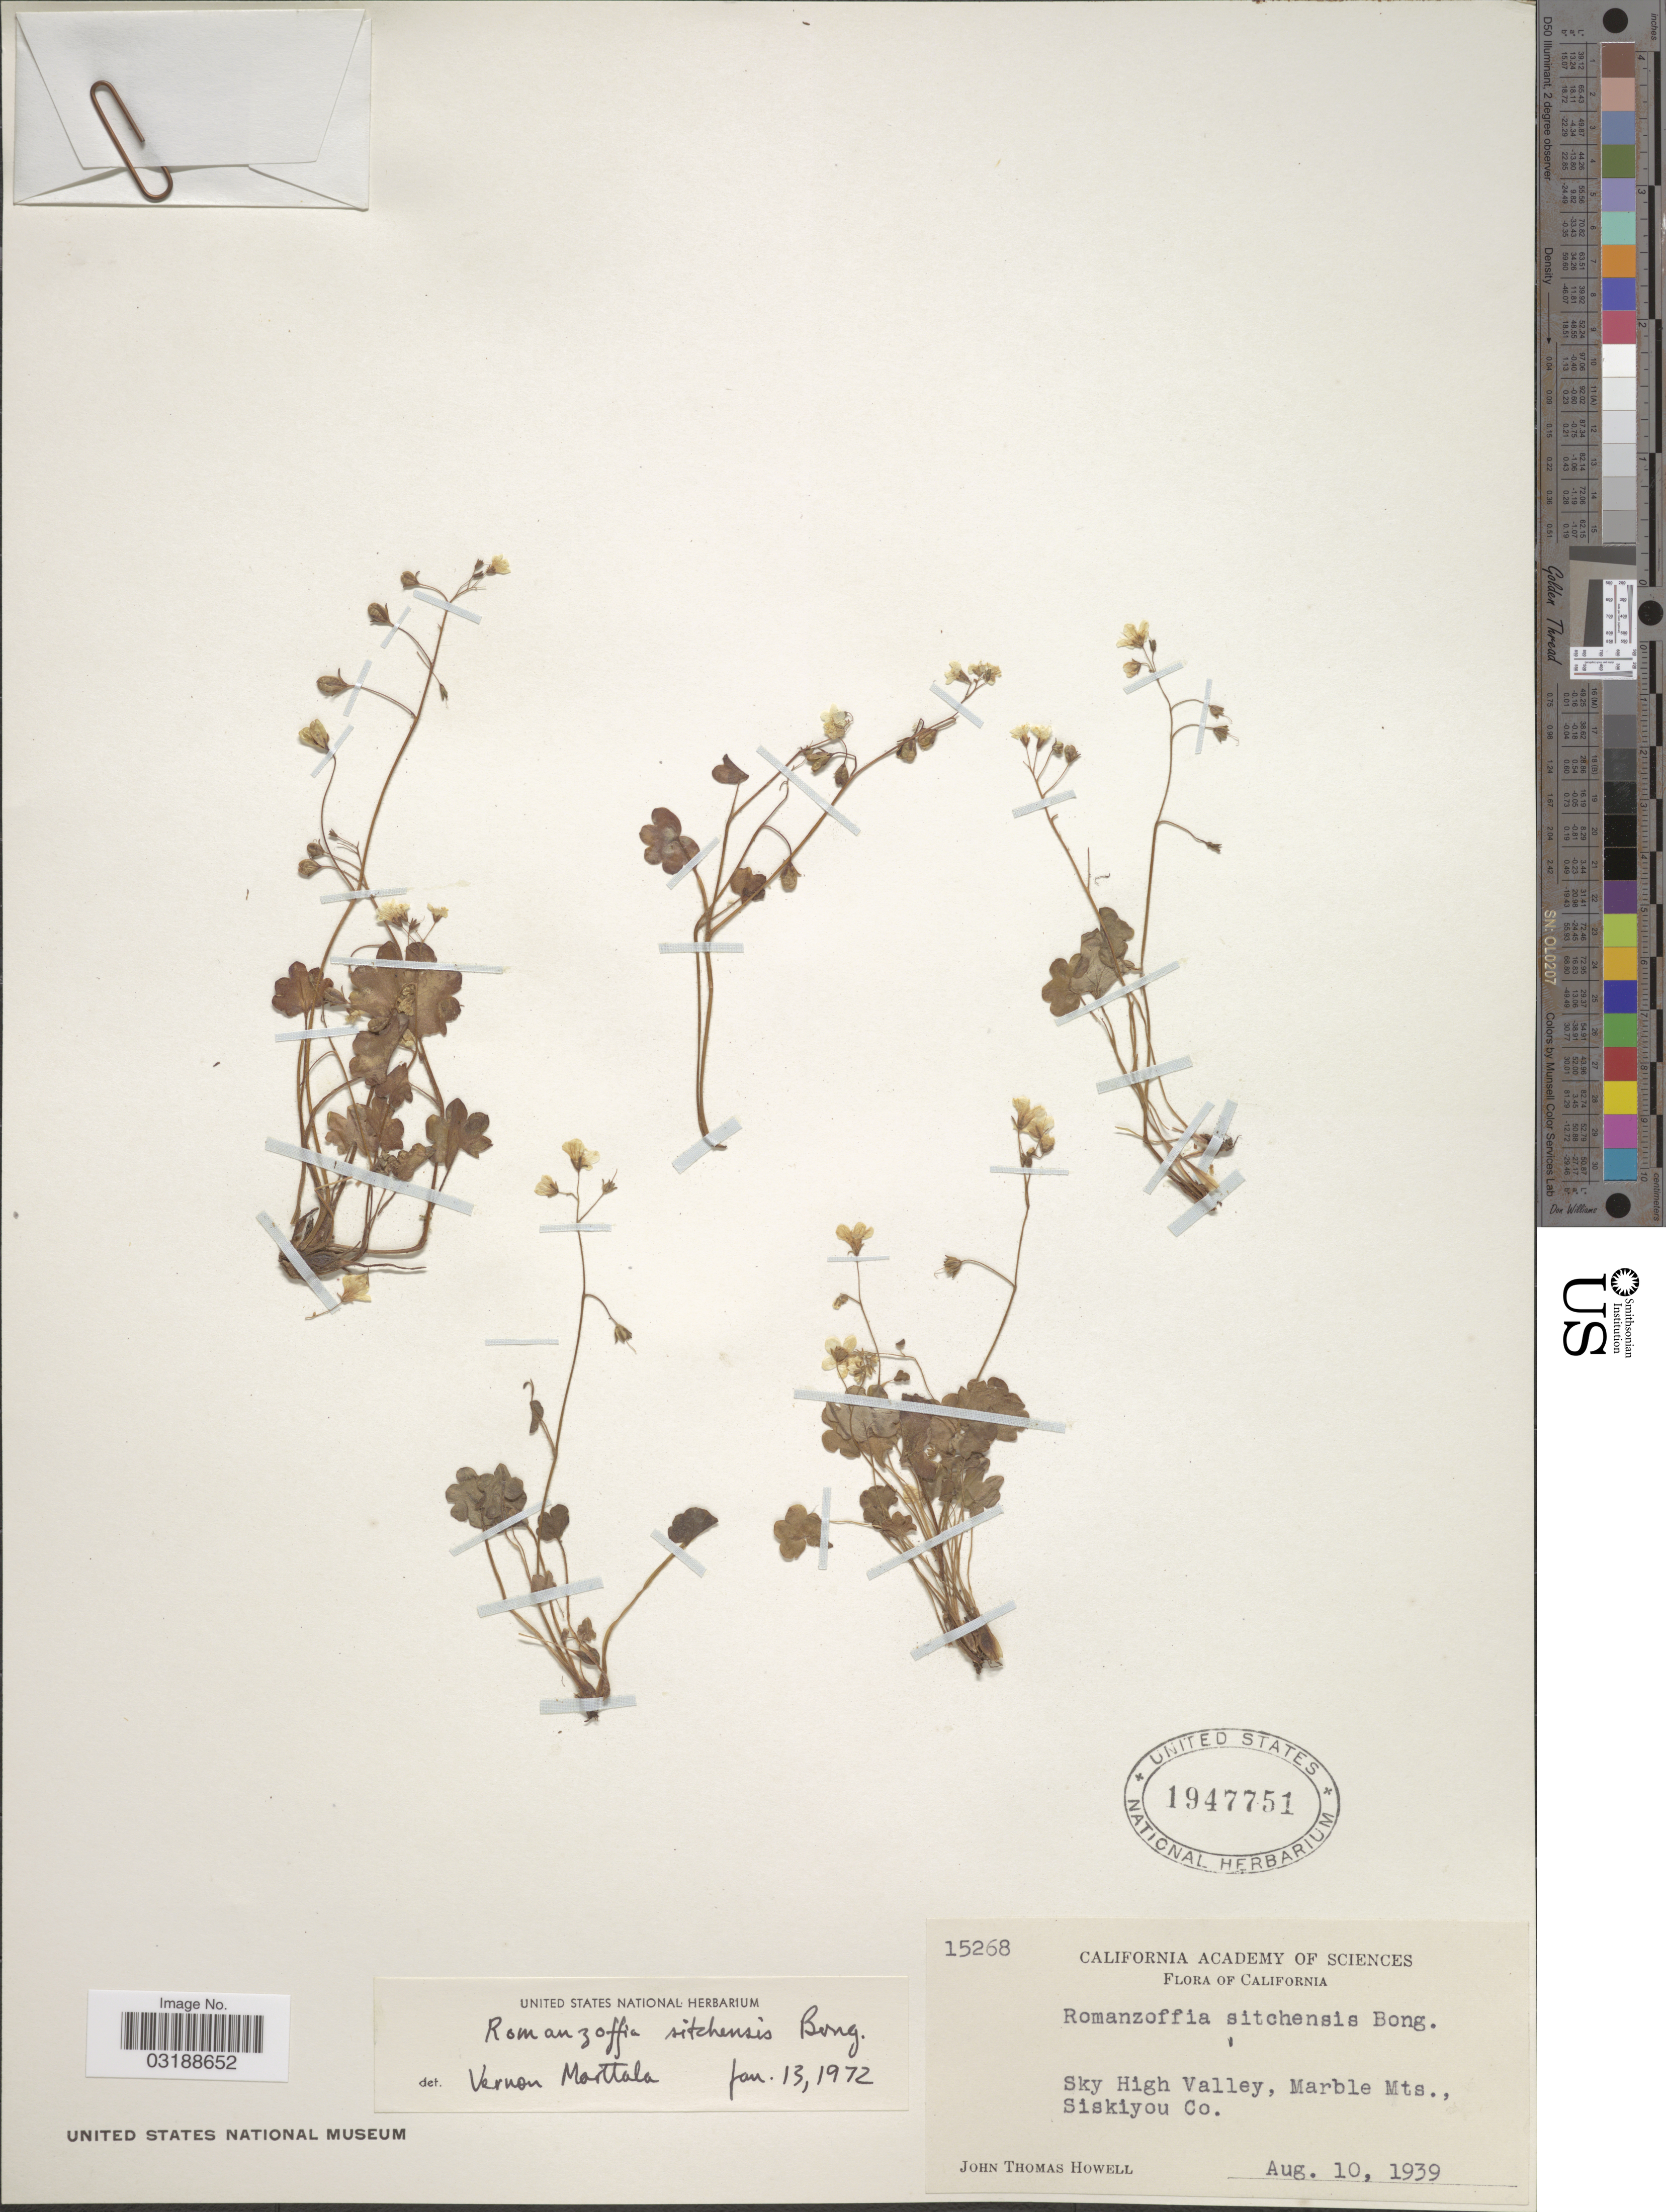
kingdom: Plantae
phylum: Tracheophyta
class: Magnoliopsida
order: Boraginales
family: Hydrophyllaceae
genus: Romanzoffia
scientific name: Romanzoffia sitchensis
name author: Bong.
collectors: J. T. Howell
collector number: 15268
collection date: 1939-08-10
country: United States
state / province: California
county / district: Siskiyou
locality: Sky High Valley, Marble Mts., Siskiyou Co.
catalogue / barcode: US 1947751